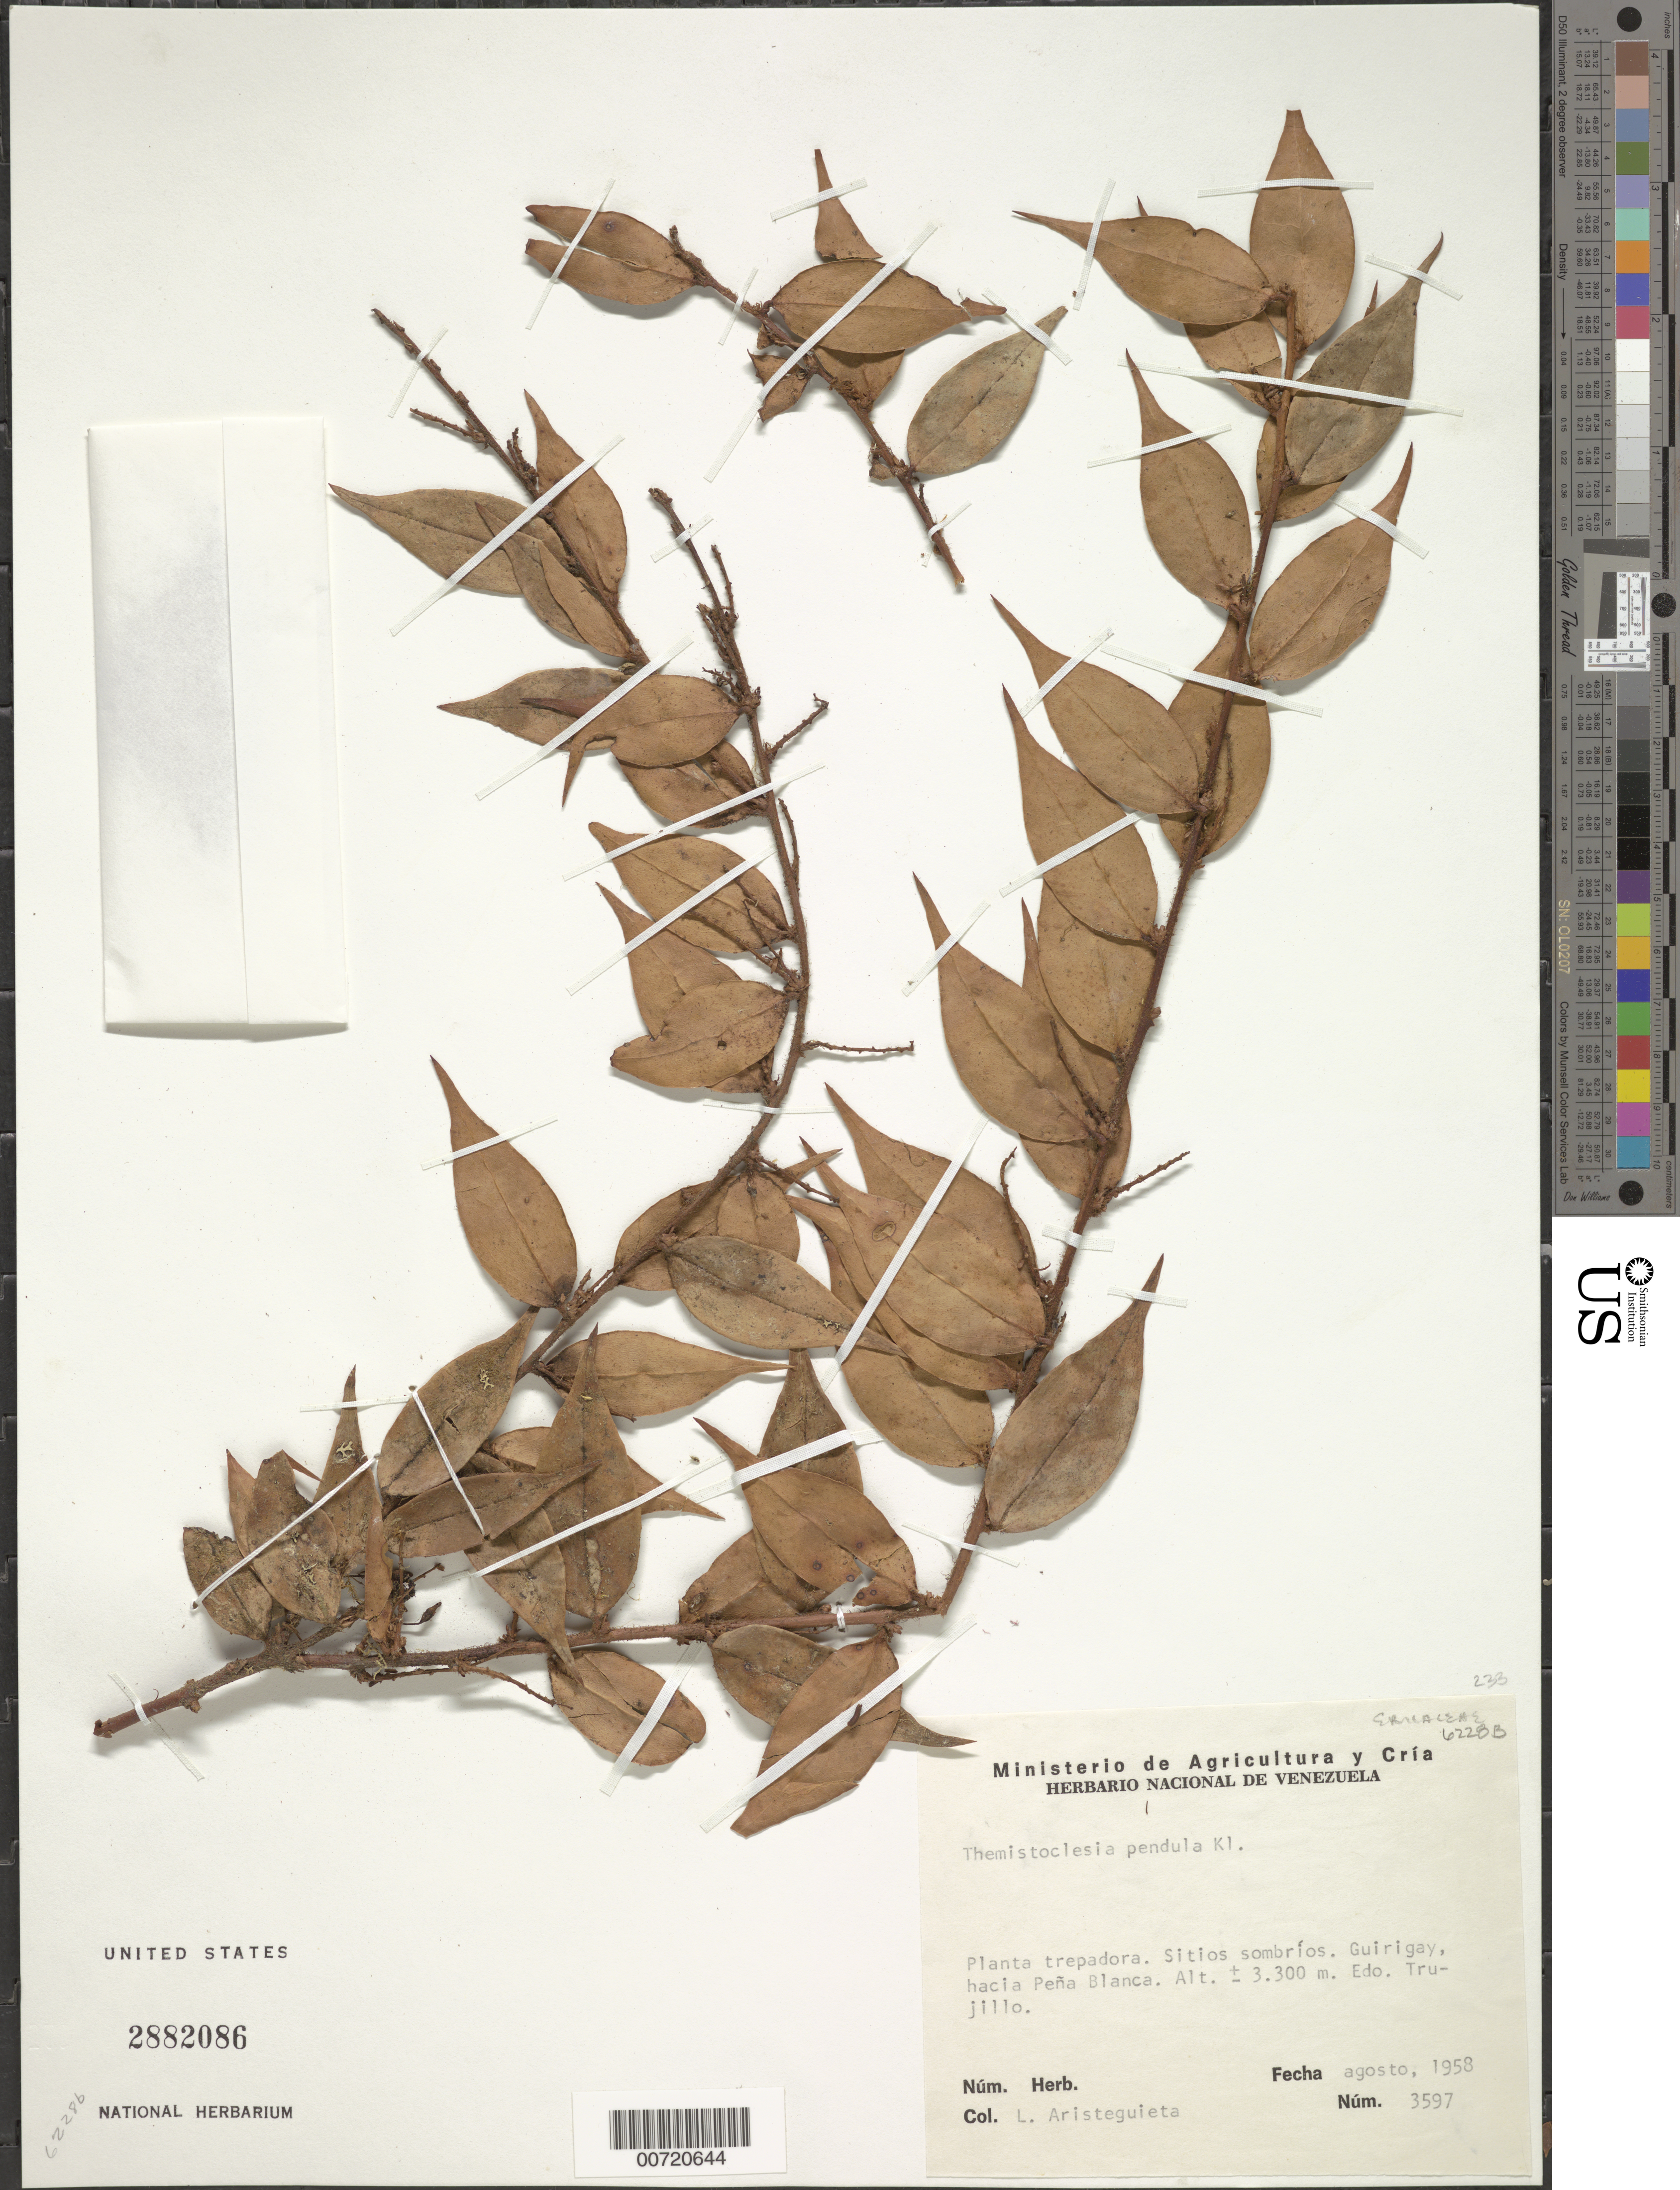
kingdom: Plantae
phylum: Tracheophyta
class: Magnoliopsida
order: Ericales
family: Ericaceae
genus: Themistoclesia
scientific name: Themistoclesia pendula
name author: Moritz ex Klotzsch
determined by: Aristeguieta, L.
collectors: L. Aristeguieta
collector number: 3597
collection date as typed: Aug 1958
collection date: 1958-08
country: Venezuela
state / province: Trujillo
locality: Guirigay, hacia Peña Blanca.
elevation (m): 3300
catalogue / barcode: US 2882086